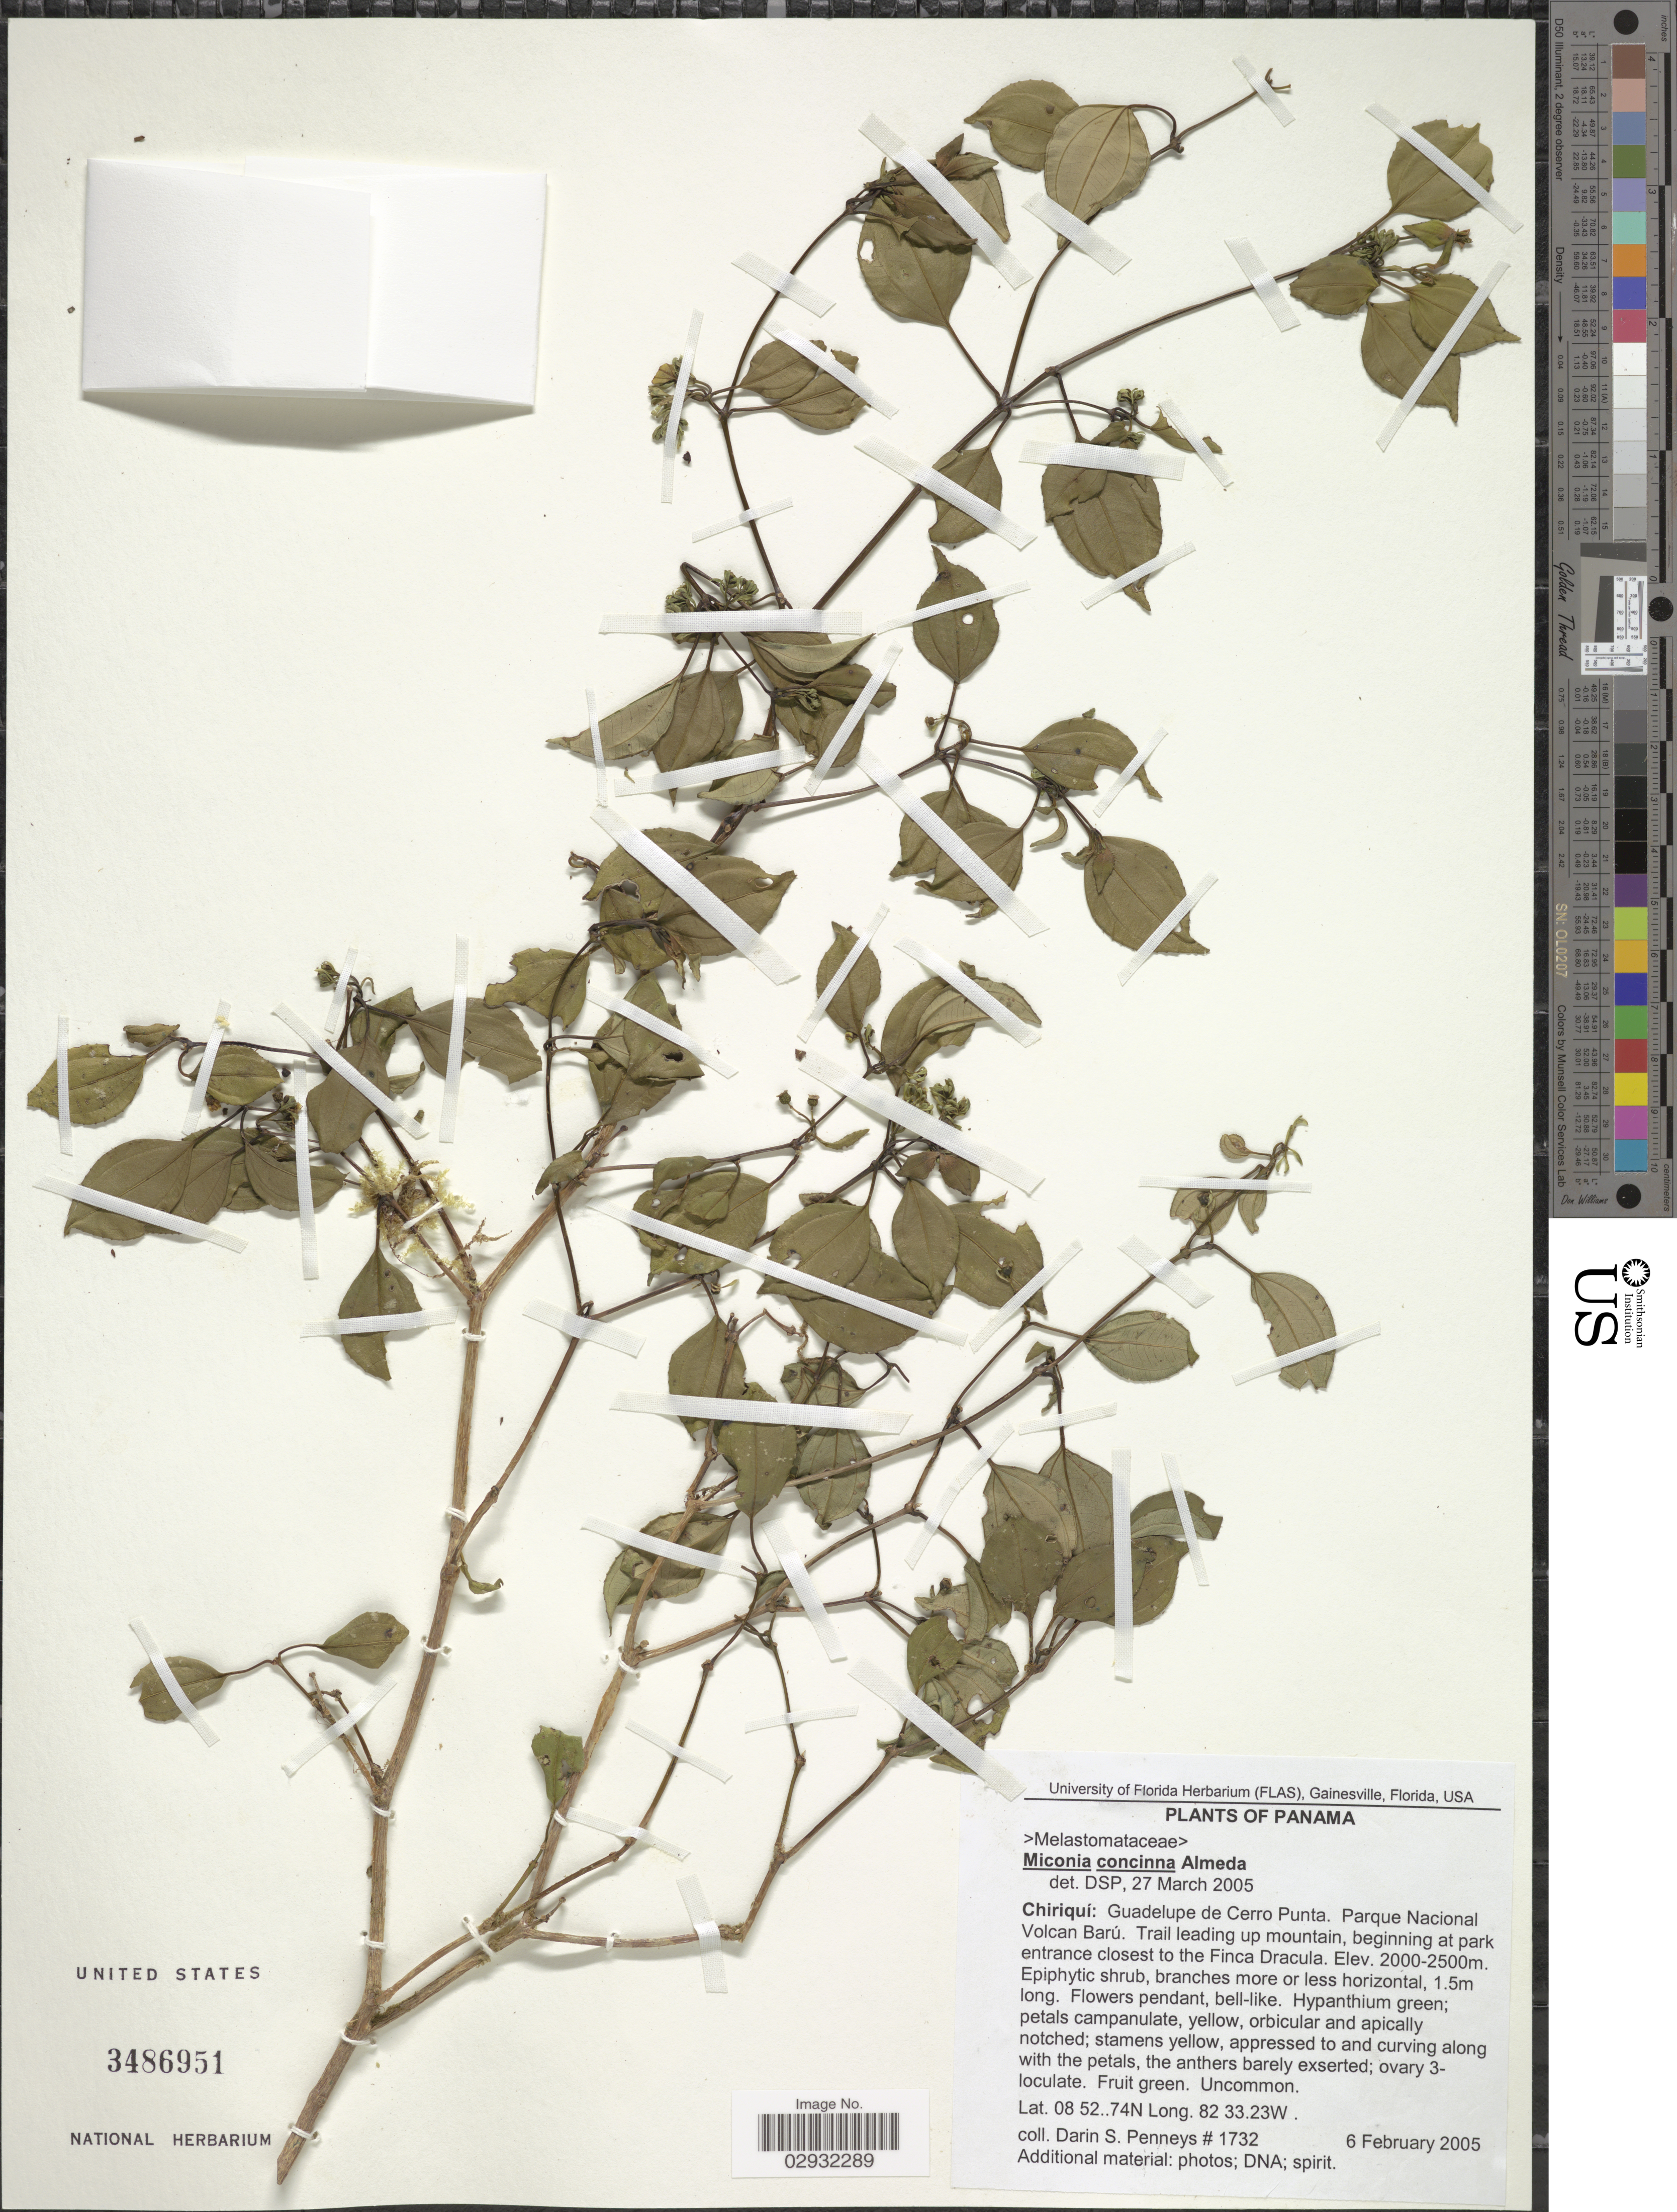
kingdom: Plantae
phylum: Tracheophyta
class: Magnoliopsida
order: Myrtales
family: Melastomataceae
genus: Miconia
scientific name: Miconia concinna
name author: Almeda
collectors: D. S. Penneys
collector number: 1732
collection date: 2005-02-06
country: Panama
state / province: Chiriqui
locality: Guadelupe de Cerro Punta. Parque Nacional Volcan Barú. Trail leading up mountain, beginning at park entrance closest to the Finca Dracula.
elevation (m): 2000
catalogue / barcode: US 3486951